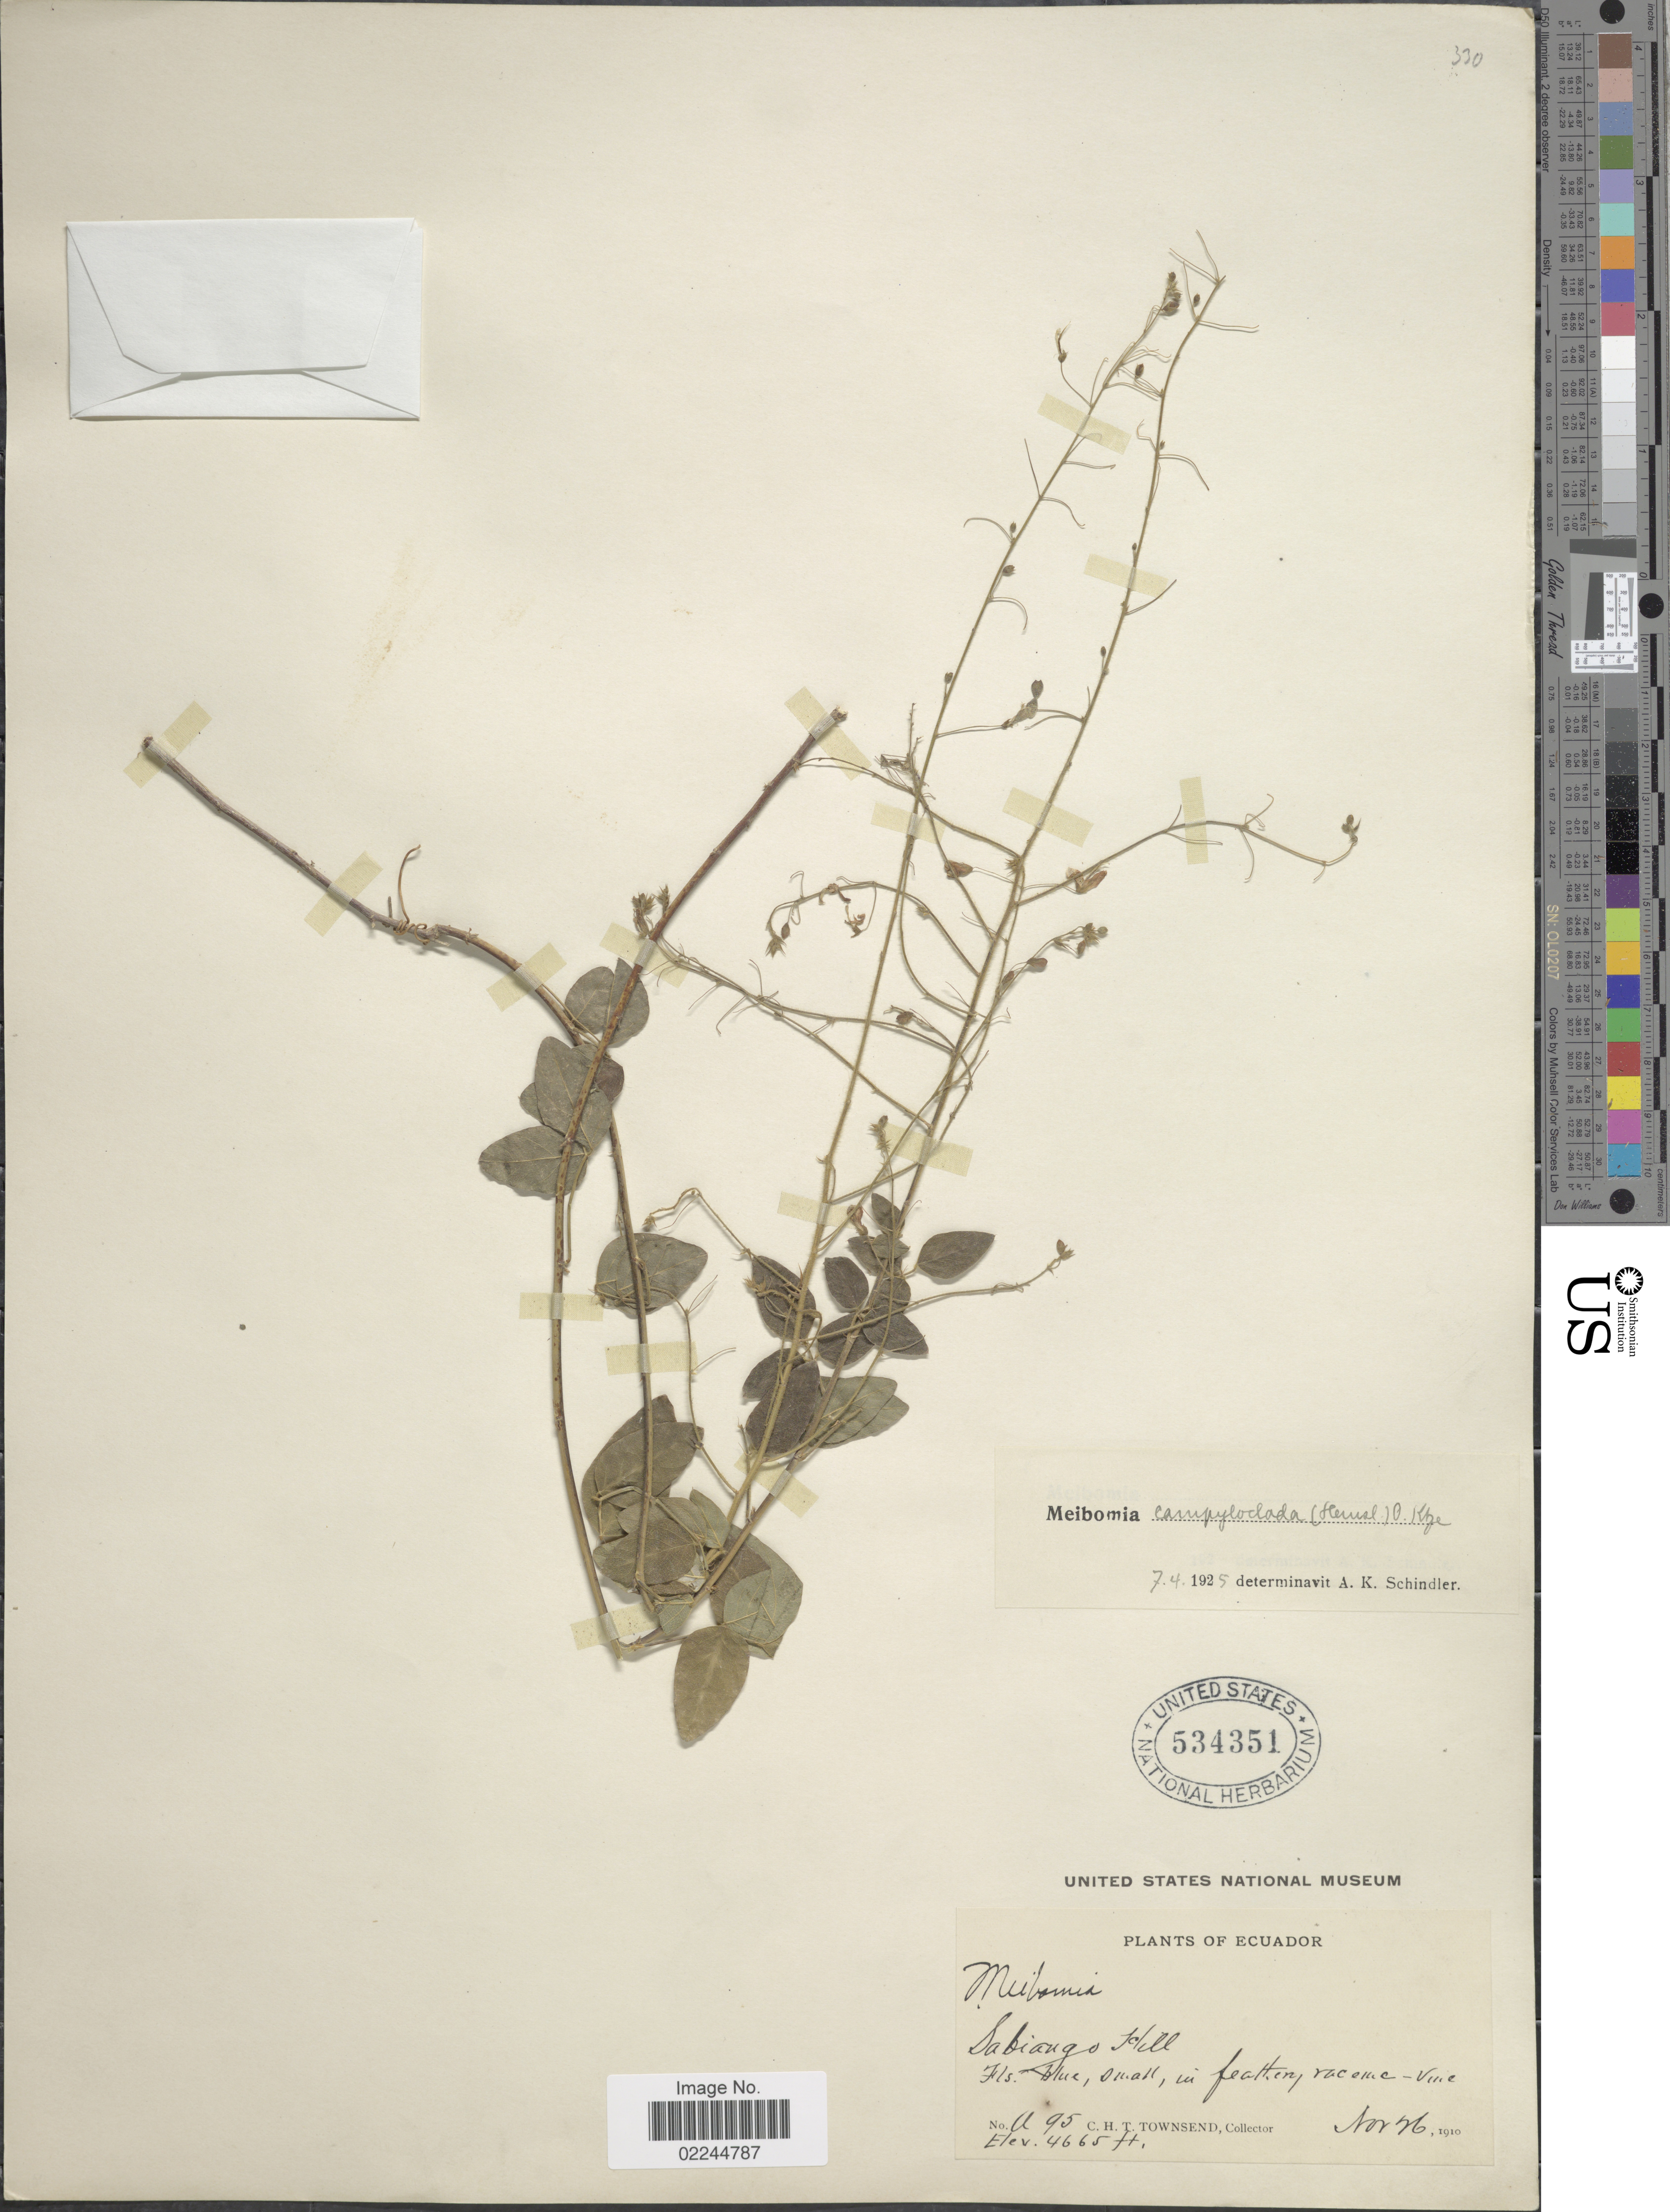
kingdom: Plantae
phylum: Tracheophyta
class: Magnoliopsida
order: Fabales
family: Fabaceae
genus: Desmodium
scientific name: Desmodium campyloclados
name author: Hemsl.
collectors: C. H. T. Townsend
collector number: A95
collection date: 1910-11-26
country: Ecuador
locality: Sabiango Hill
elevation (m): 1422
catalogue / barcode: US 534351